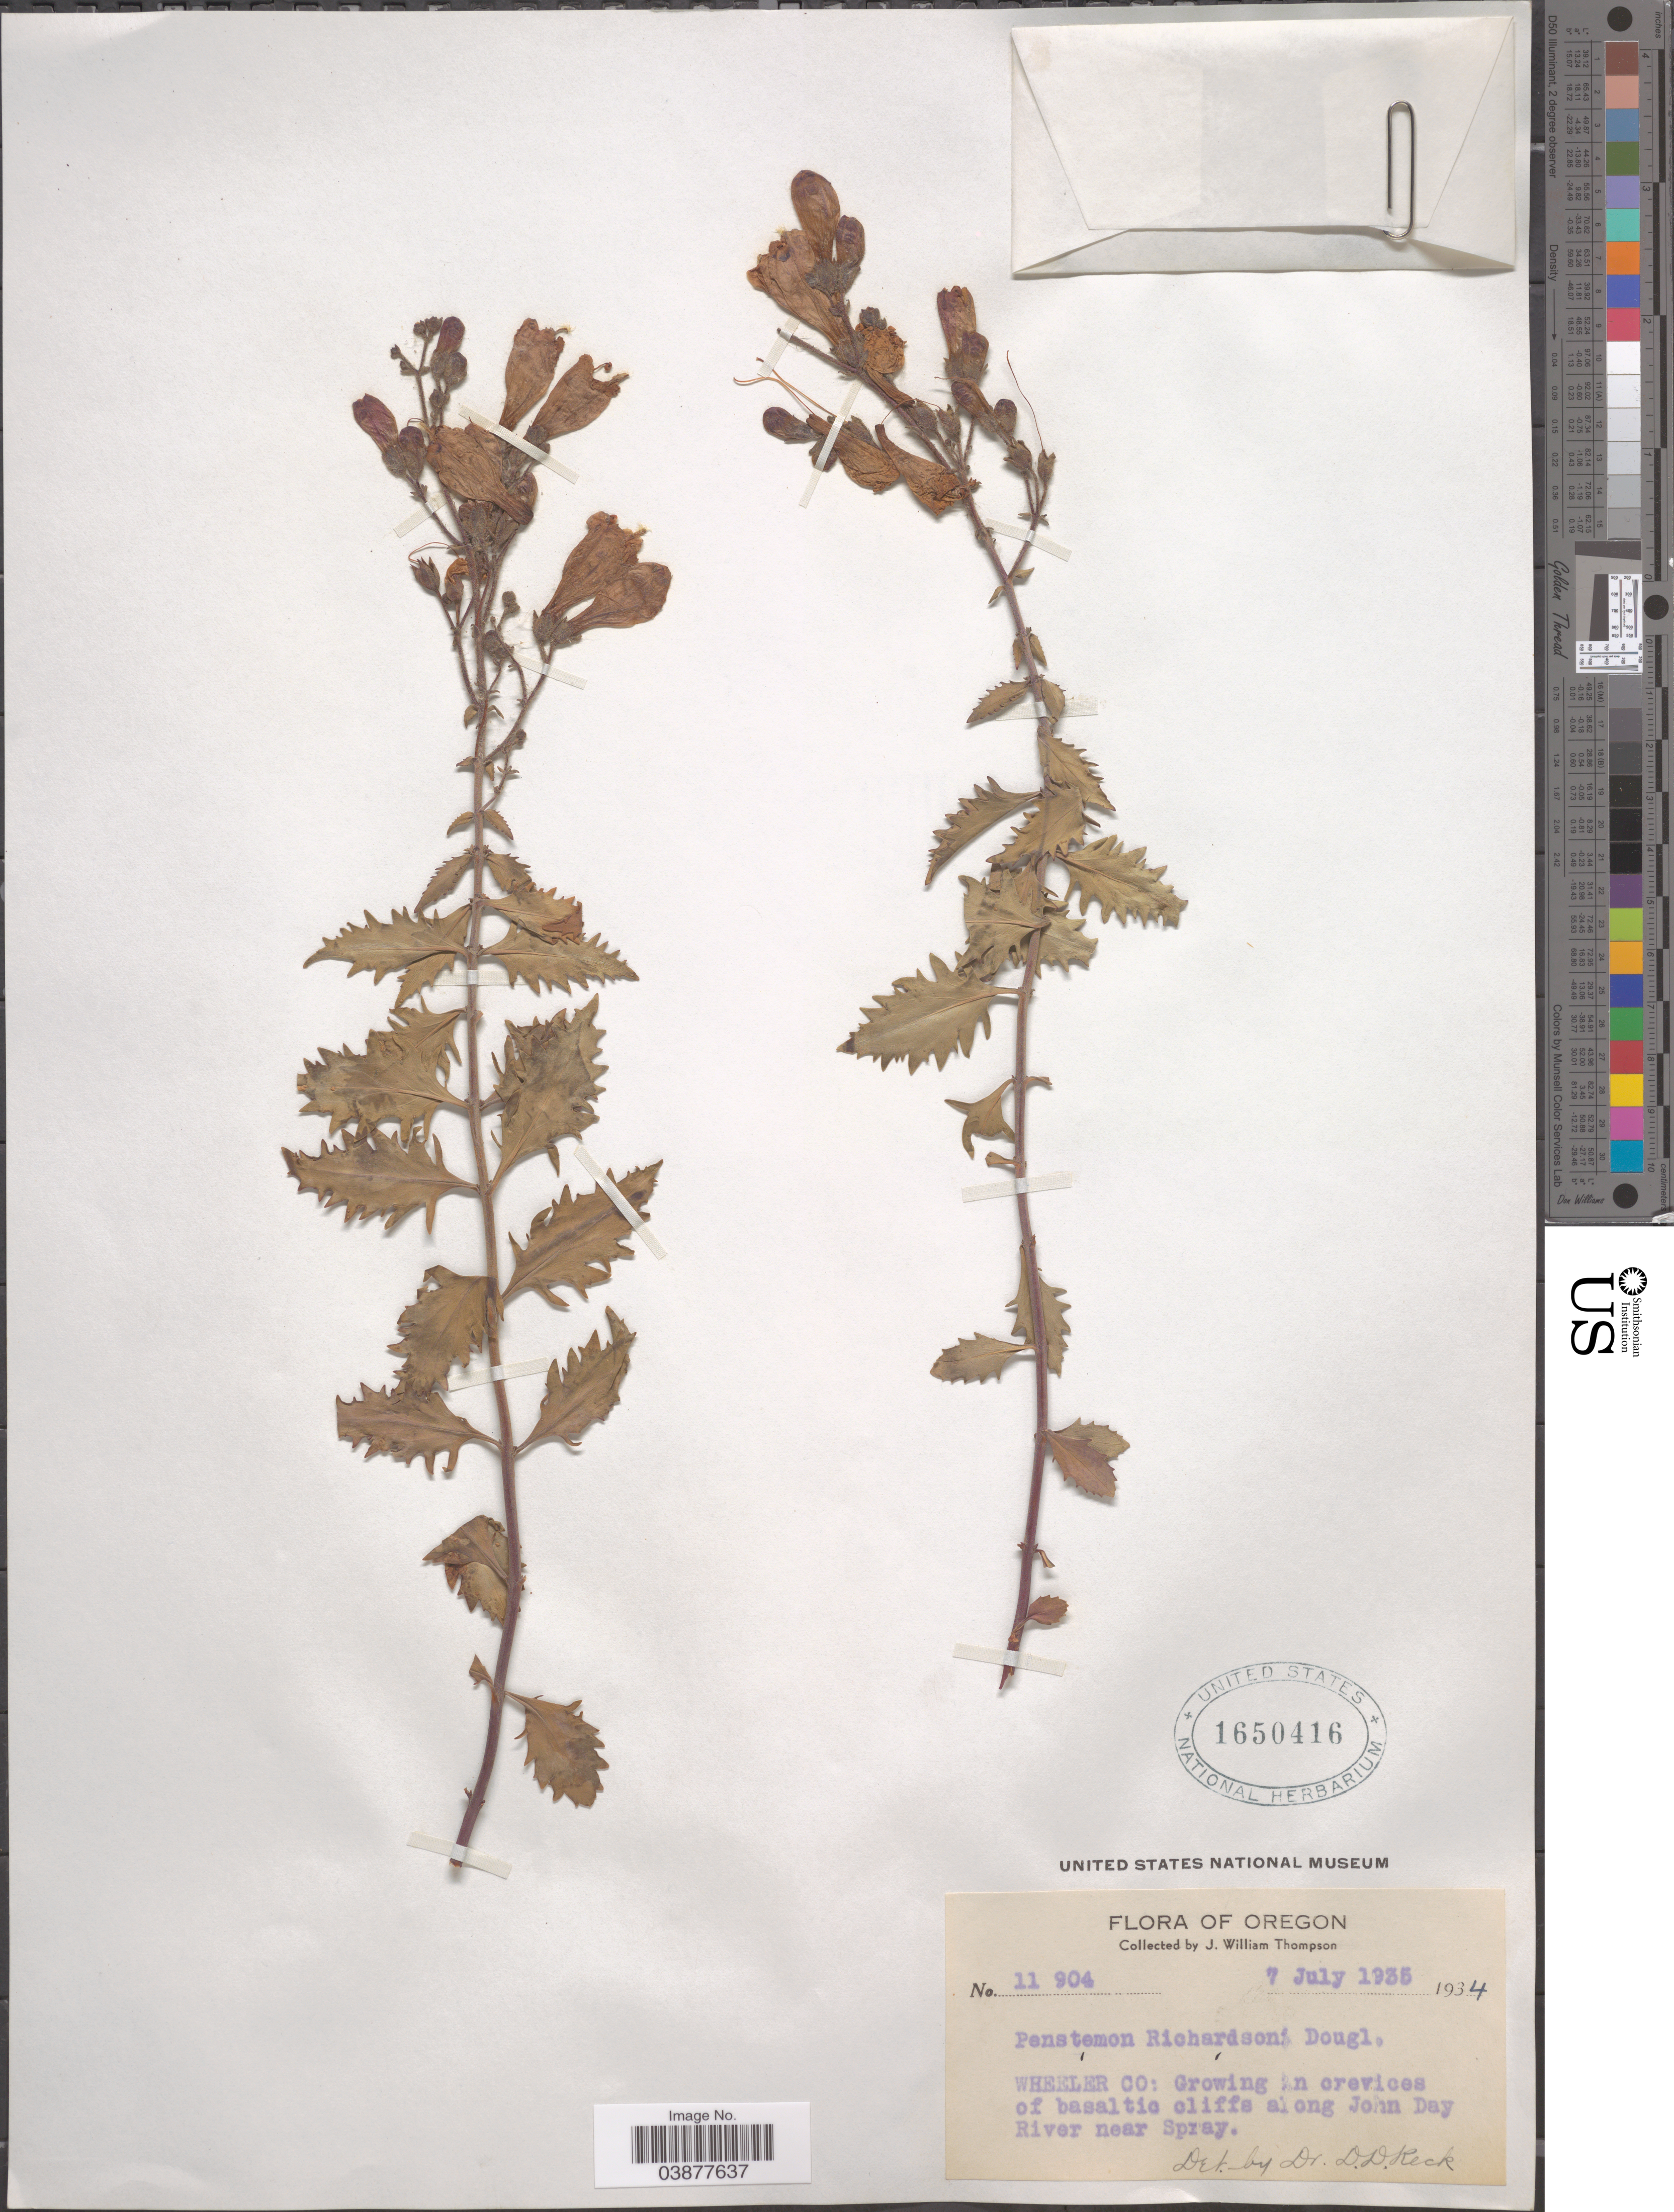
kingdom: Plantae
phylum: Tracheophyta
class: Magnoliopsida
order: Lamiales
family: Plantaginaceae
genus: Penstemon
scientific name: Penstemon richardsonii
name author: Douglas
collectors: J. W. Thompson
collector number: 11904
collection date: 1935-07-07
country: United States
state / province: Oregon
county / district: Wheeler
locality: Wheeler Co: along John Day River near Spray.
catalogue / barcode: US 1650416